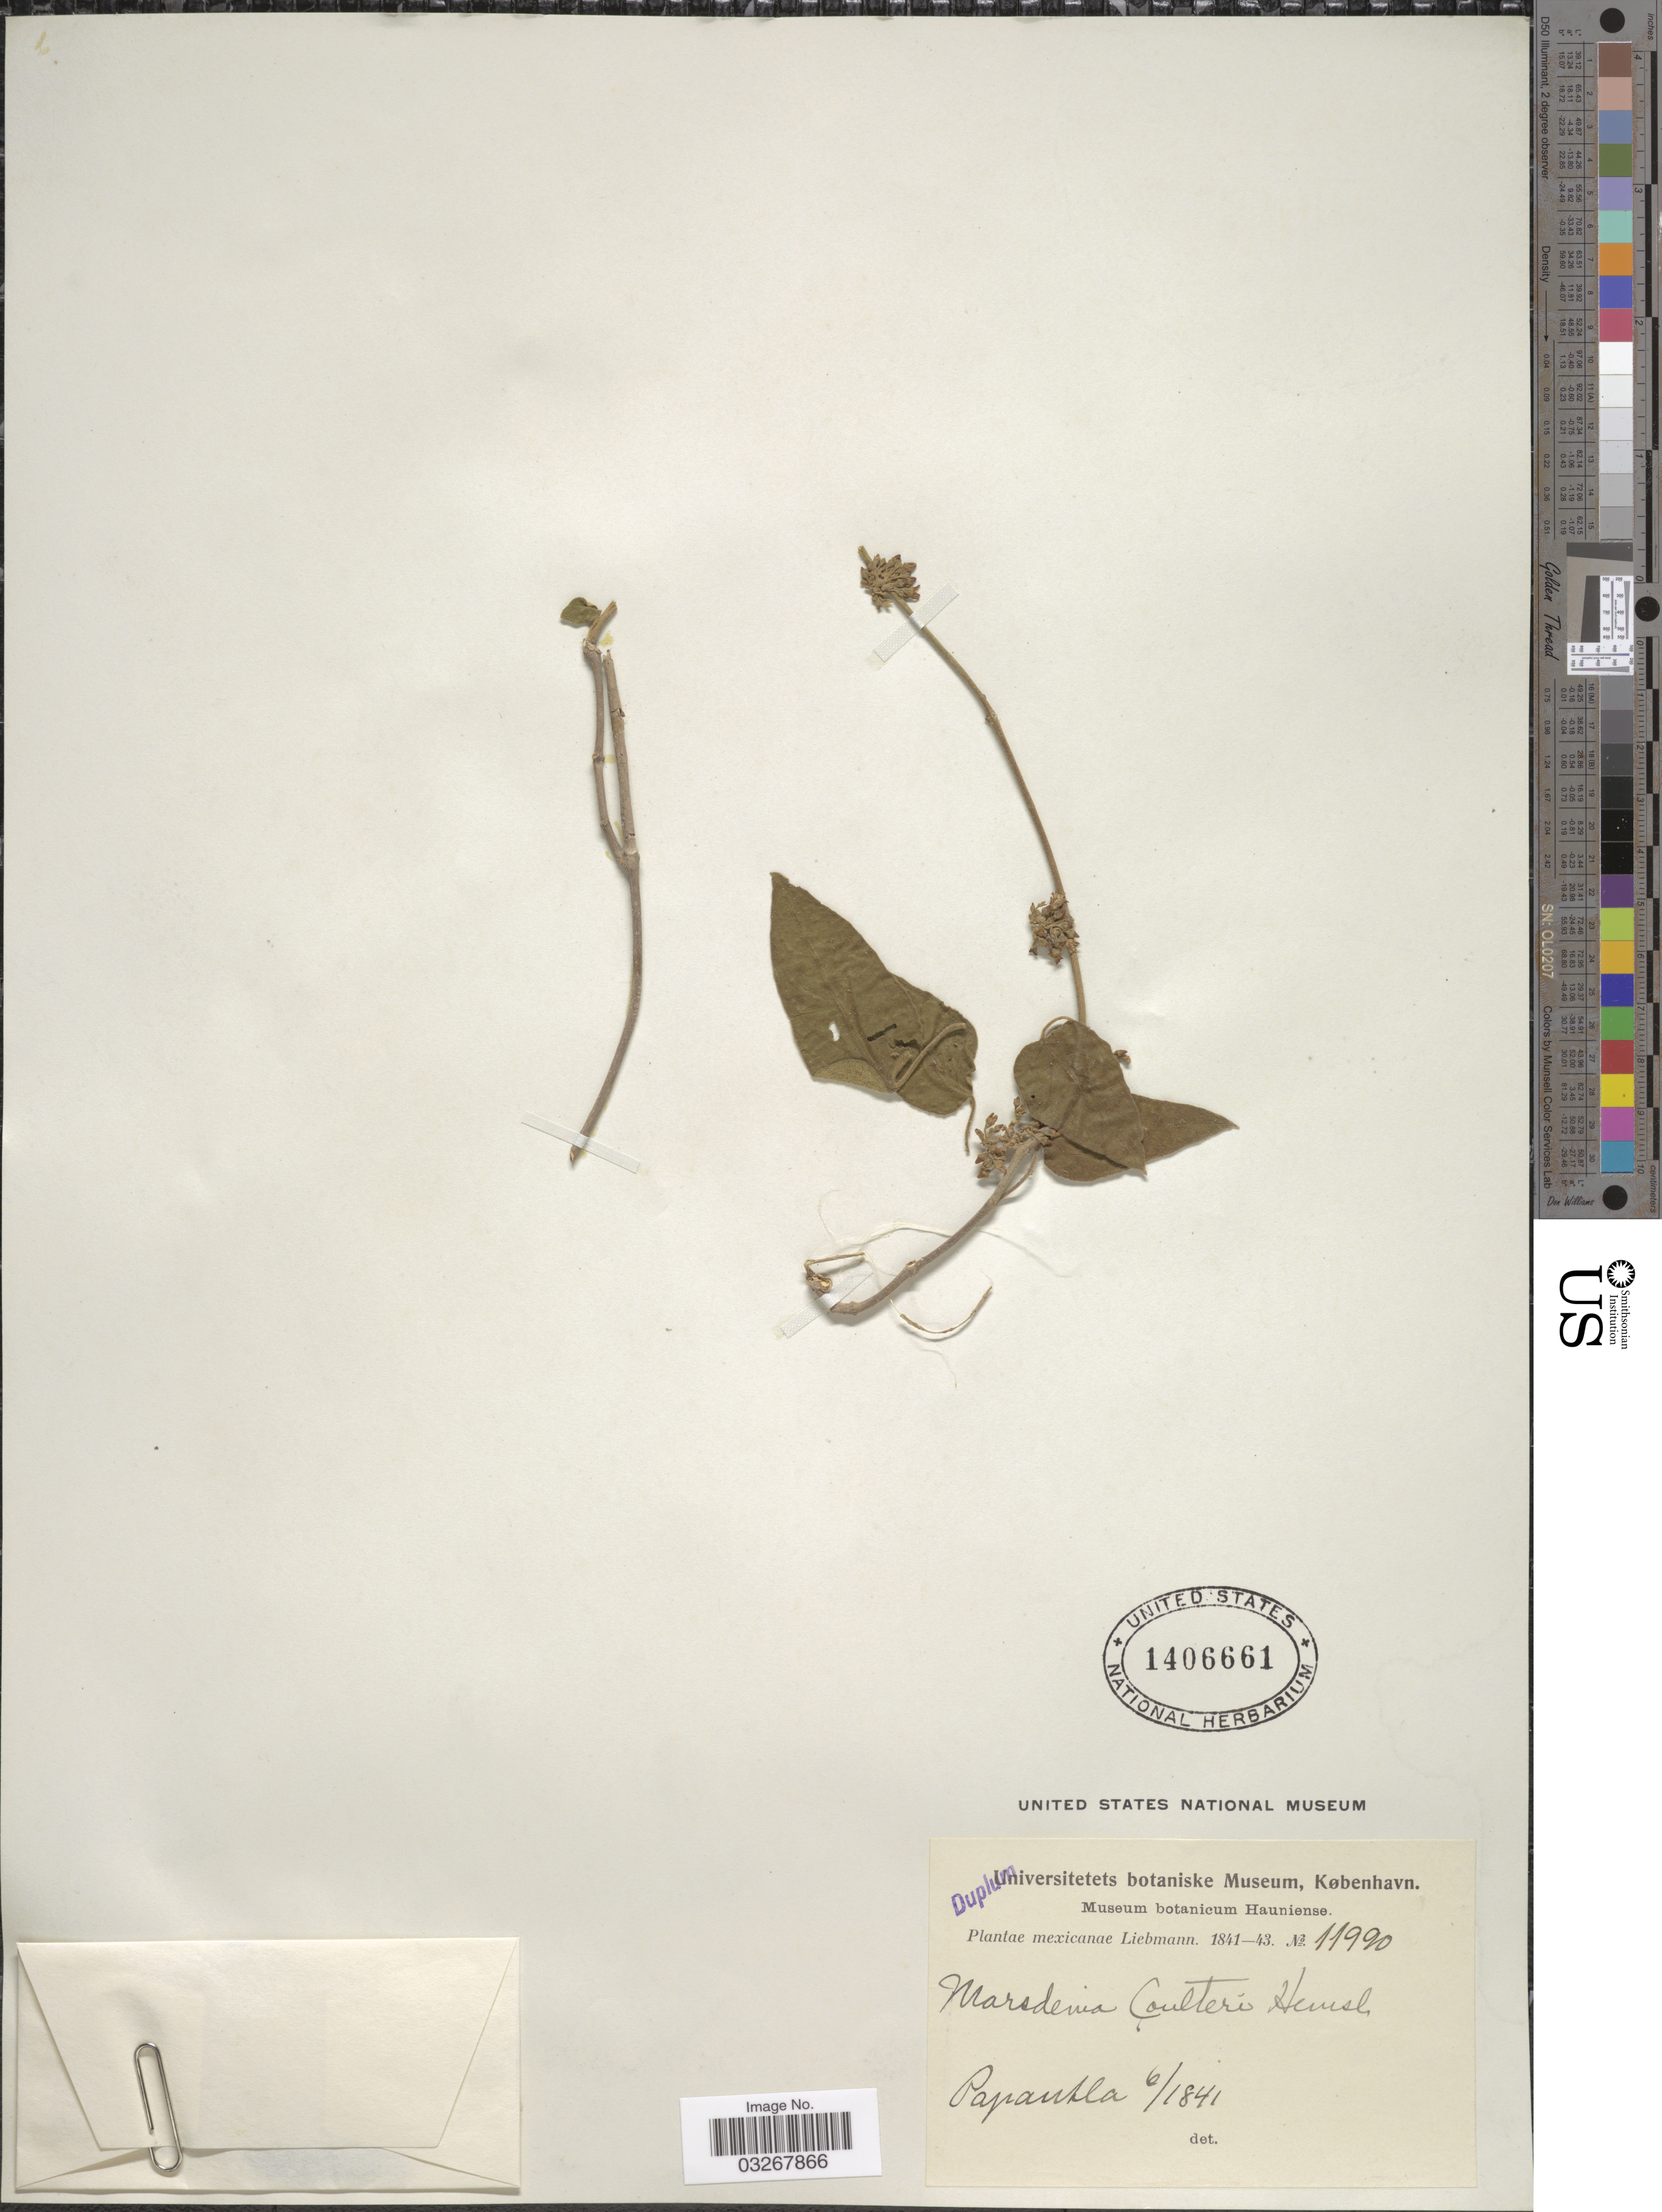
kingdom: Plantae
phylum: Tracheophyta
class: Magnoliopsida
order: Gentianales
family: Apocynaceae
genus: Marsdenia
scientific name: Marsdenia coulteri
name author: Hemsl.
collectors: Liebmann, --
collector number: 11990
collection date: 1841-06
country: Mexico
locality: Papantla.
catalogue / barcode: US 1406661